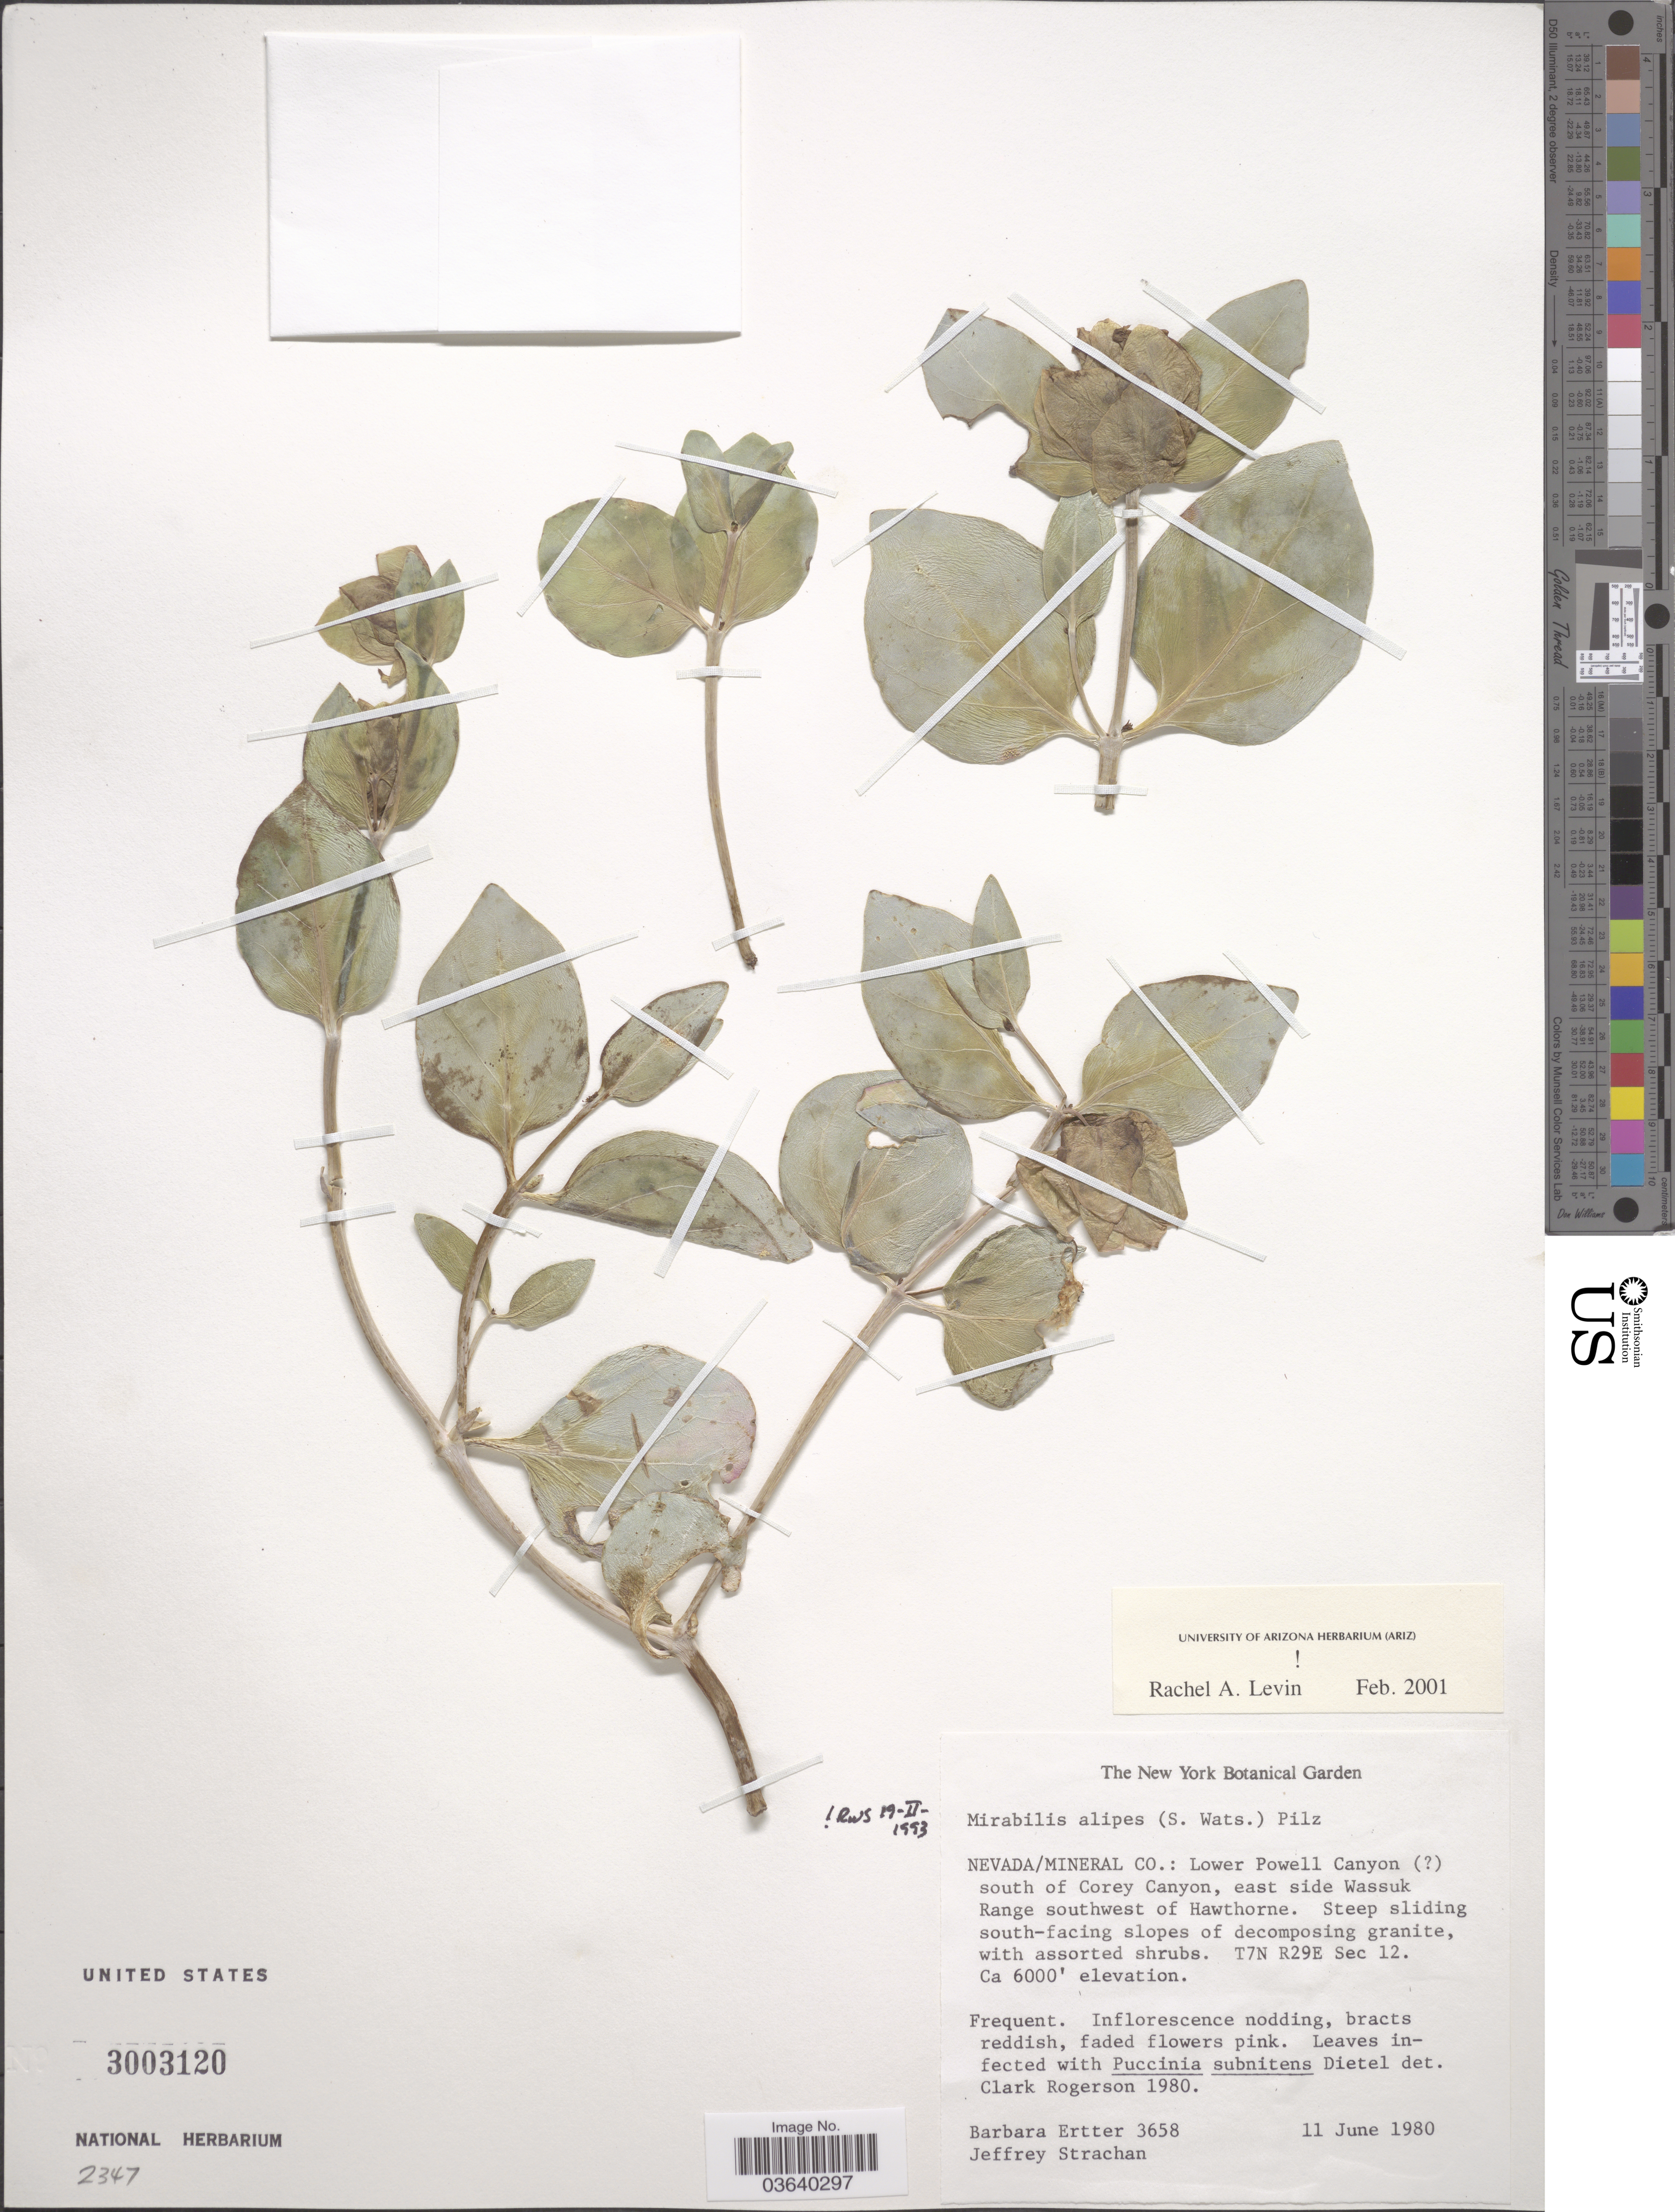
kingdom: Plantae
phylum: Tracheophyta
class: Magnoliopsida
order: Caryophyllales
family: Nyctaginaceae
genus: Mirabilis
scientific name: Mirabilis alipes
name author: (S. Watson) Pilz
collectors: B. Ertter & J. Strachan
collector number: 3658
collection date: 1980-06-11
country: United States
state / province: Nevada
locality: Mineral Co.: Lower Powell Canyon ( [unsure placement]) south of Corey Canyon, east side Wassuk Range southwest of Hawthorne. T7N R29E Sec 12.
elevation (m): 1829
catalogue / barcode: US 3003120